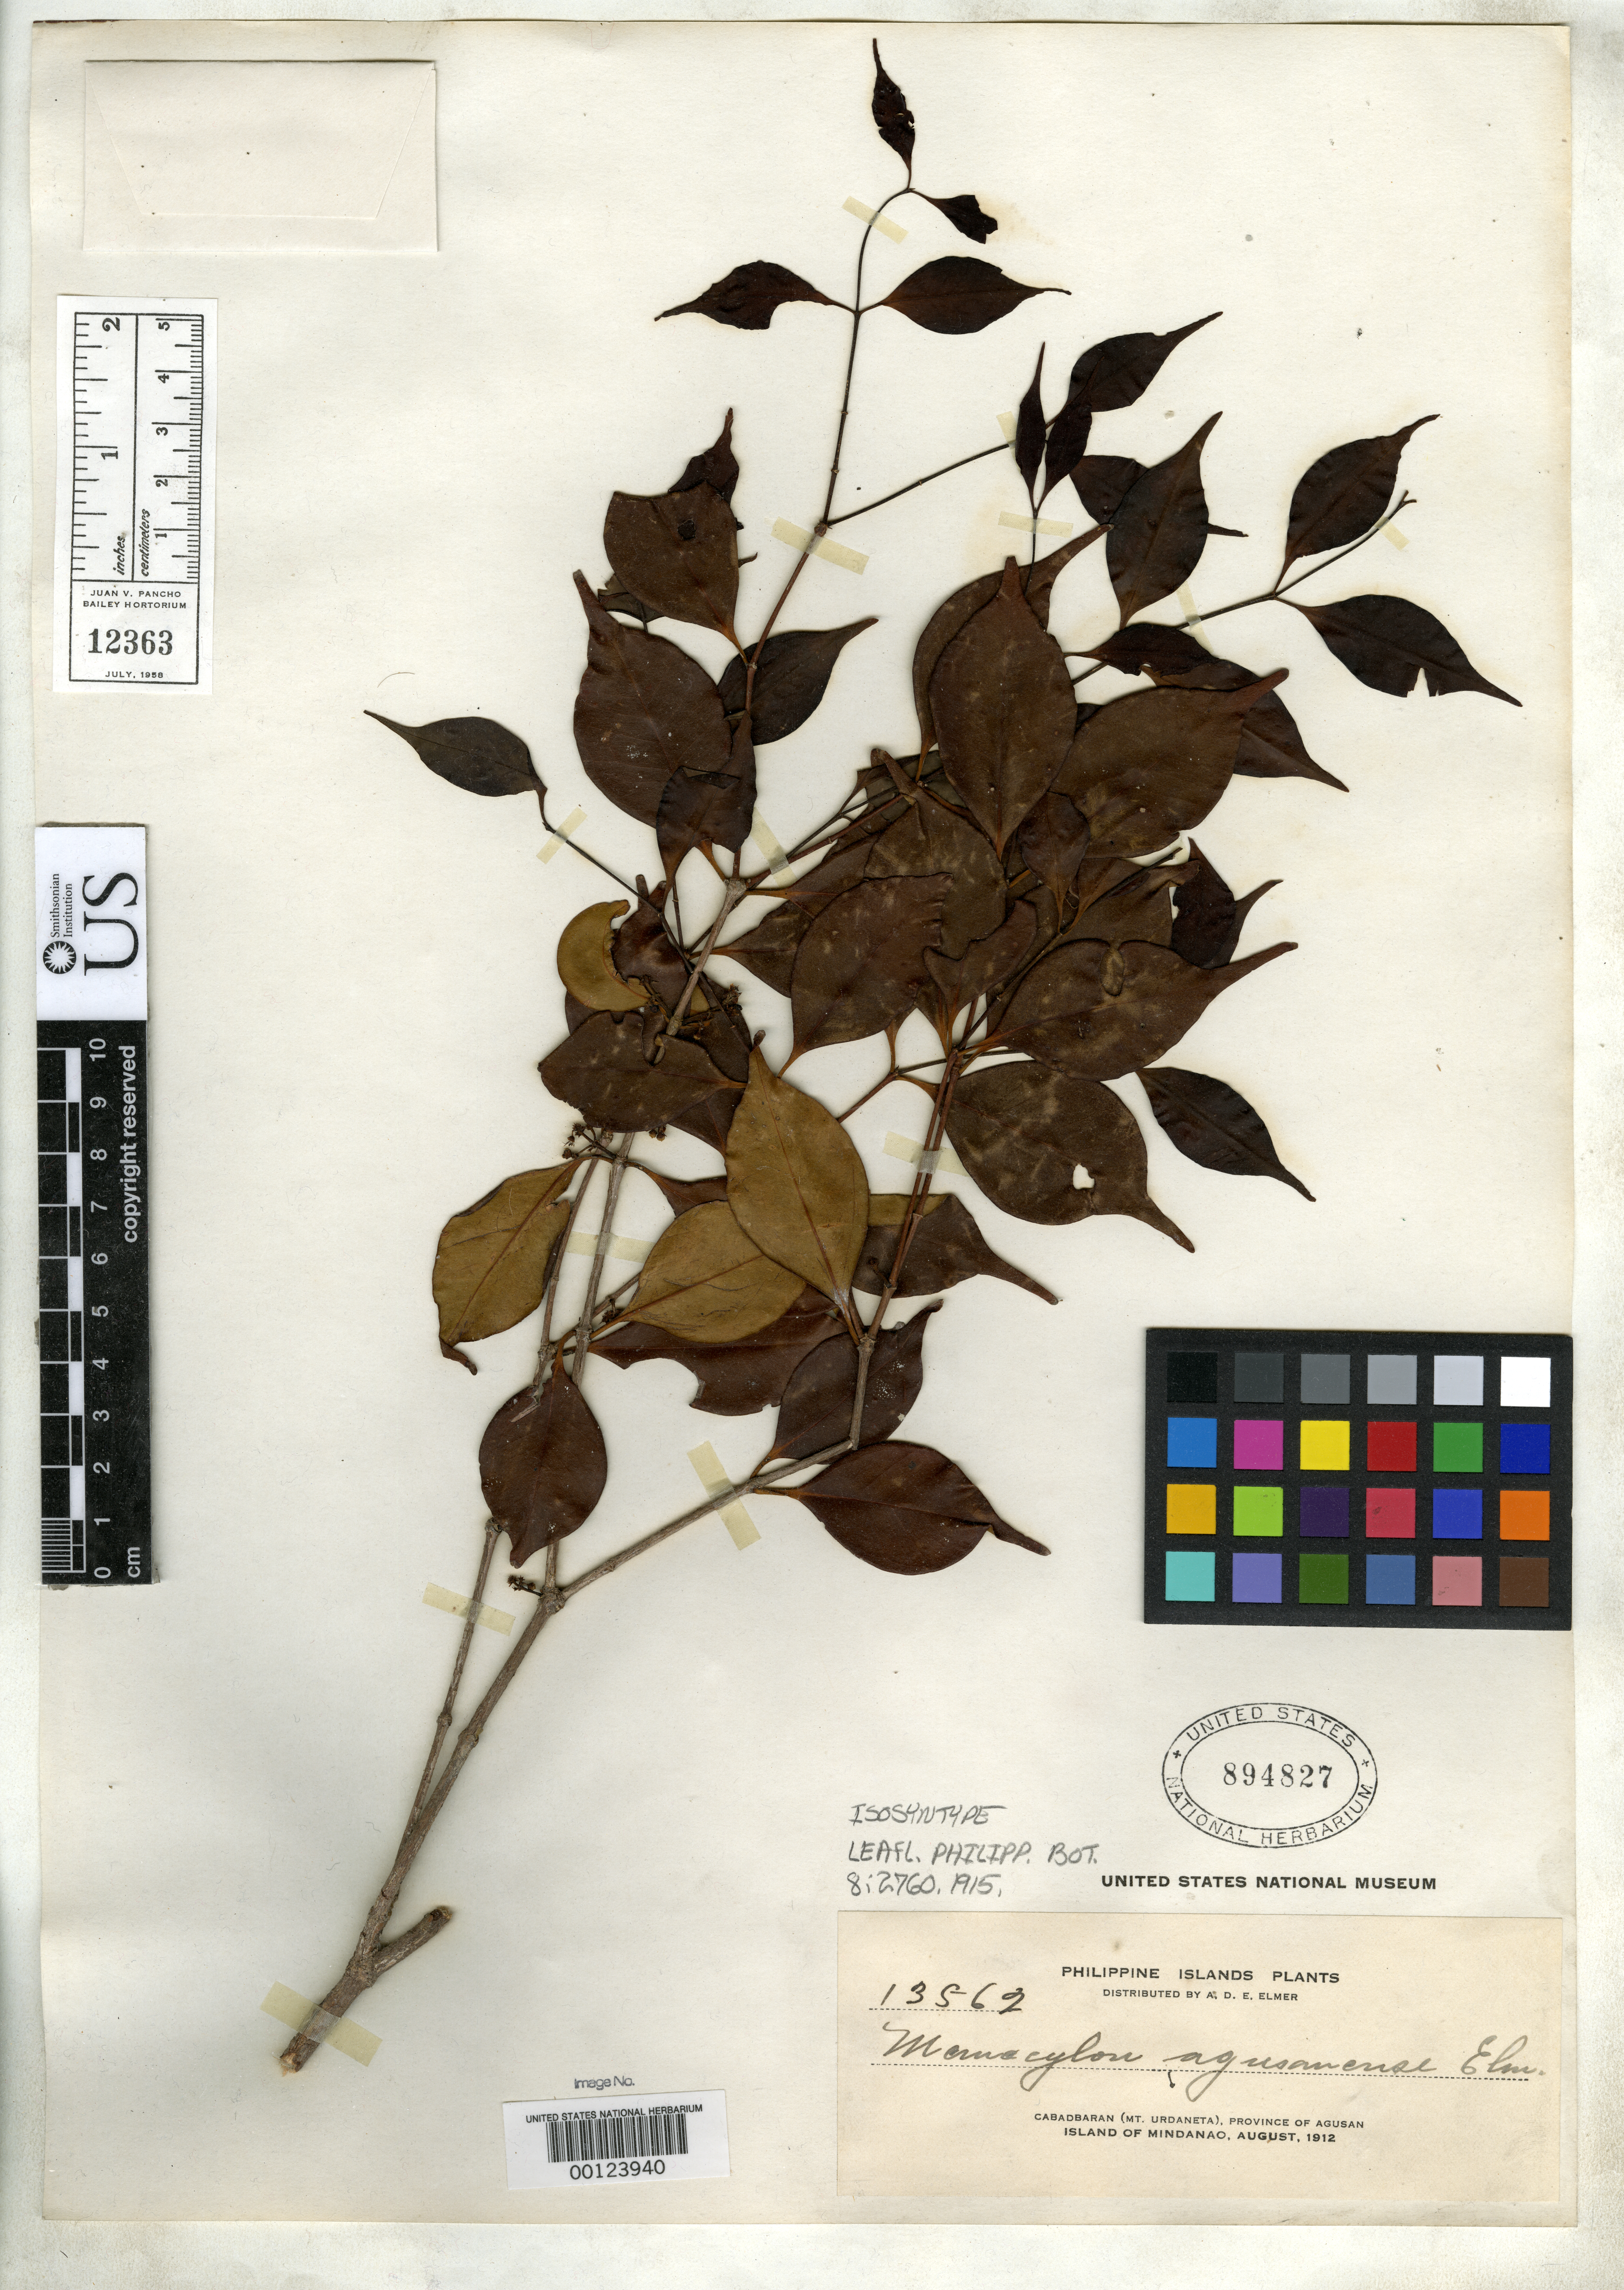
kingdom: Plantae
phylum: Tracheophyta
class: Magnoliopsida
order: Myrtales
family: Melastomataceae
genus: Memecylon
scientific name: Memecylon agusanense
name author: Elmer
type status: Isosyntype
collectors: A. D. E. Elmer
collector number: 13562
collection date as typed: Aug 1912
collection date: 1912-08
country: Philippines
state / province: Caraga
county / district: Agusan del Norte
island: Mindanao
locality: Cabadbaran (Mt. Urdaneta), Province of Agusan, Island of Mindanao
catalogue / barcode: US 894827